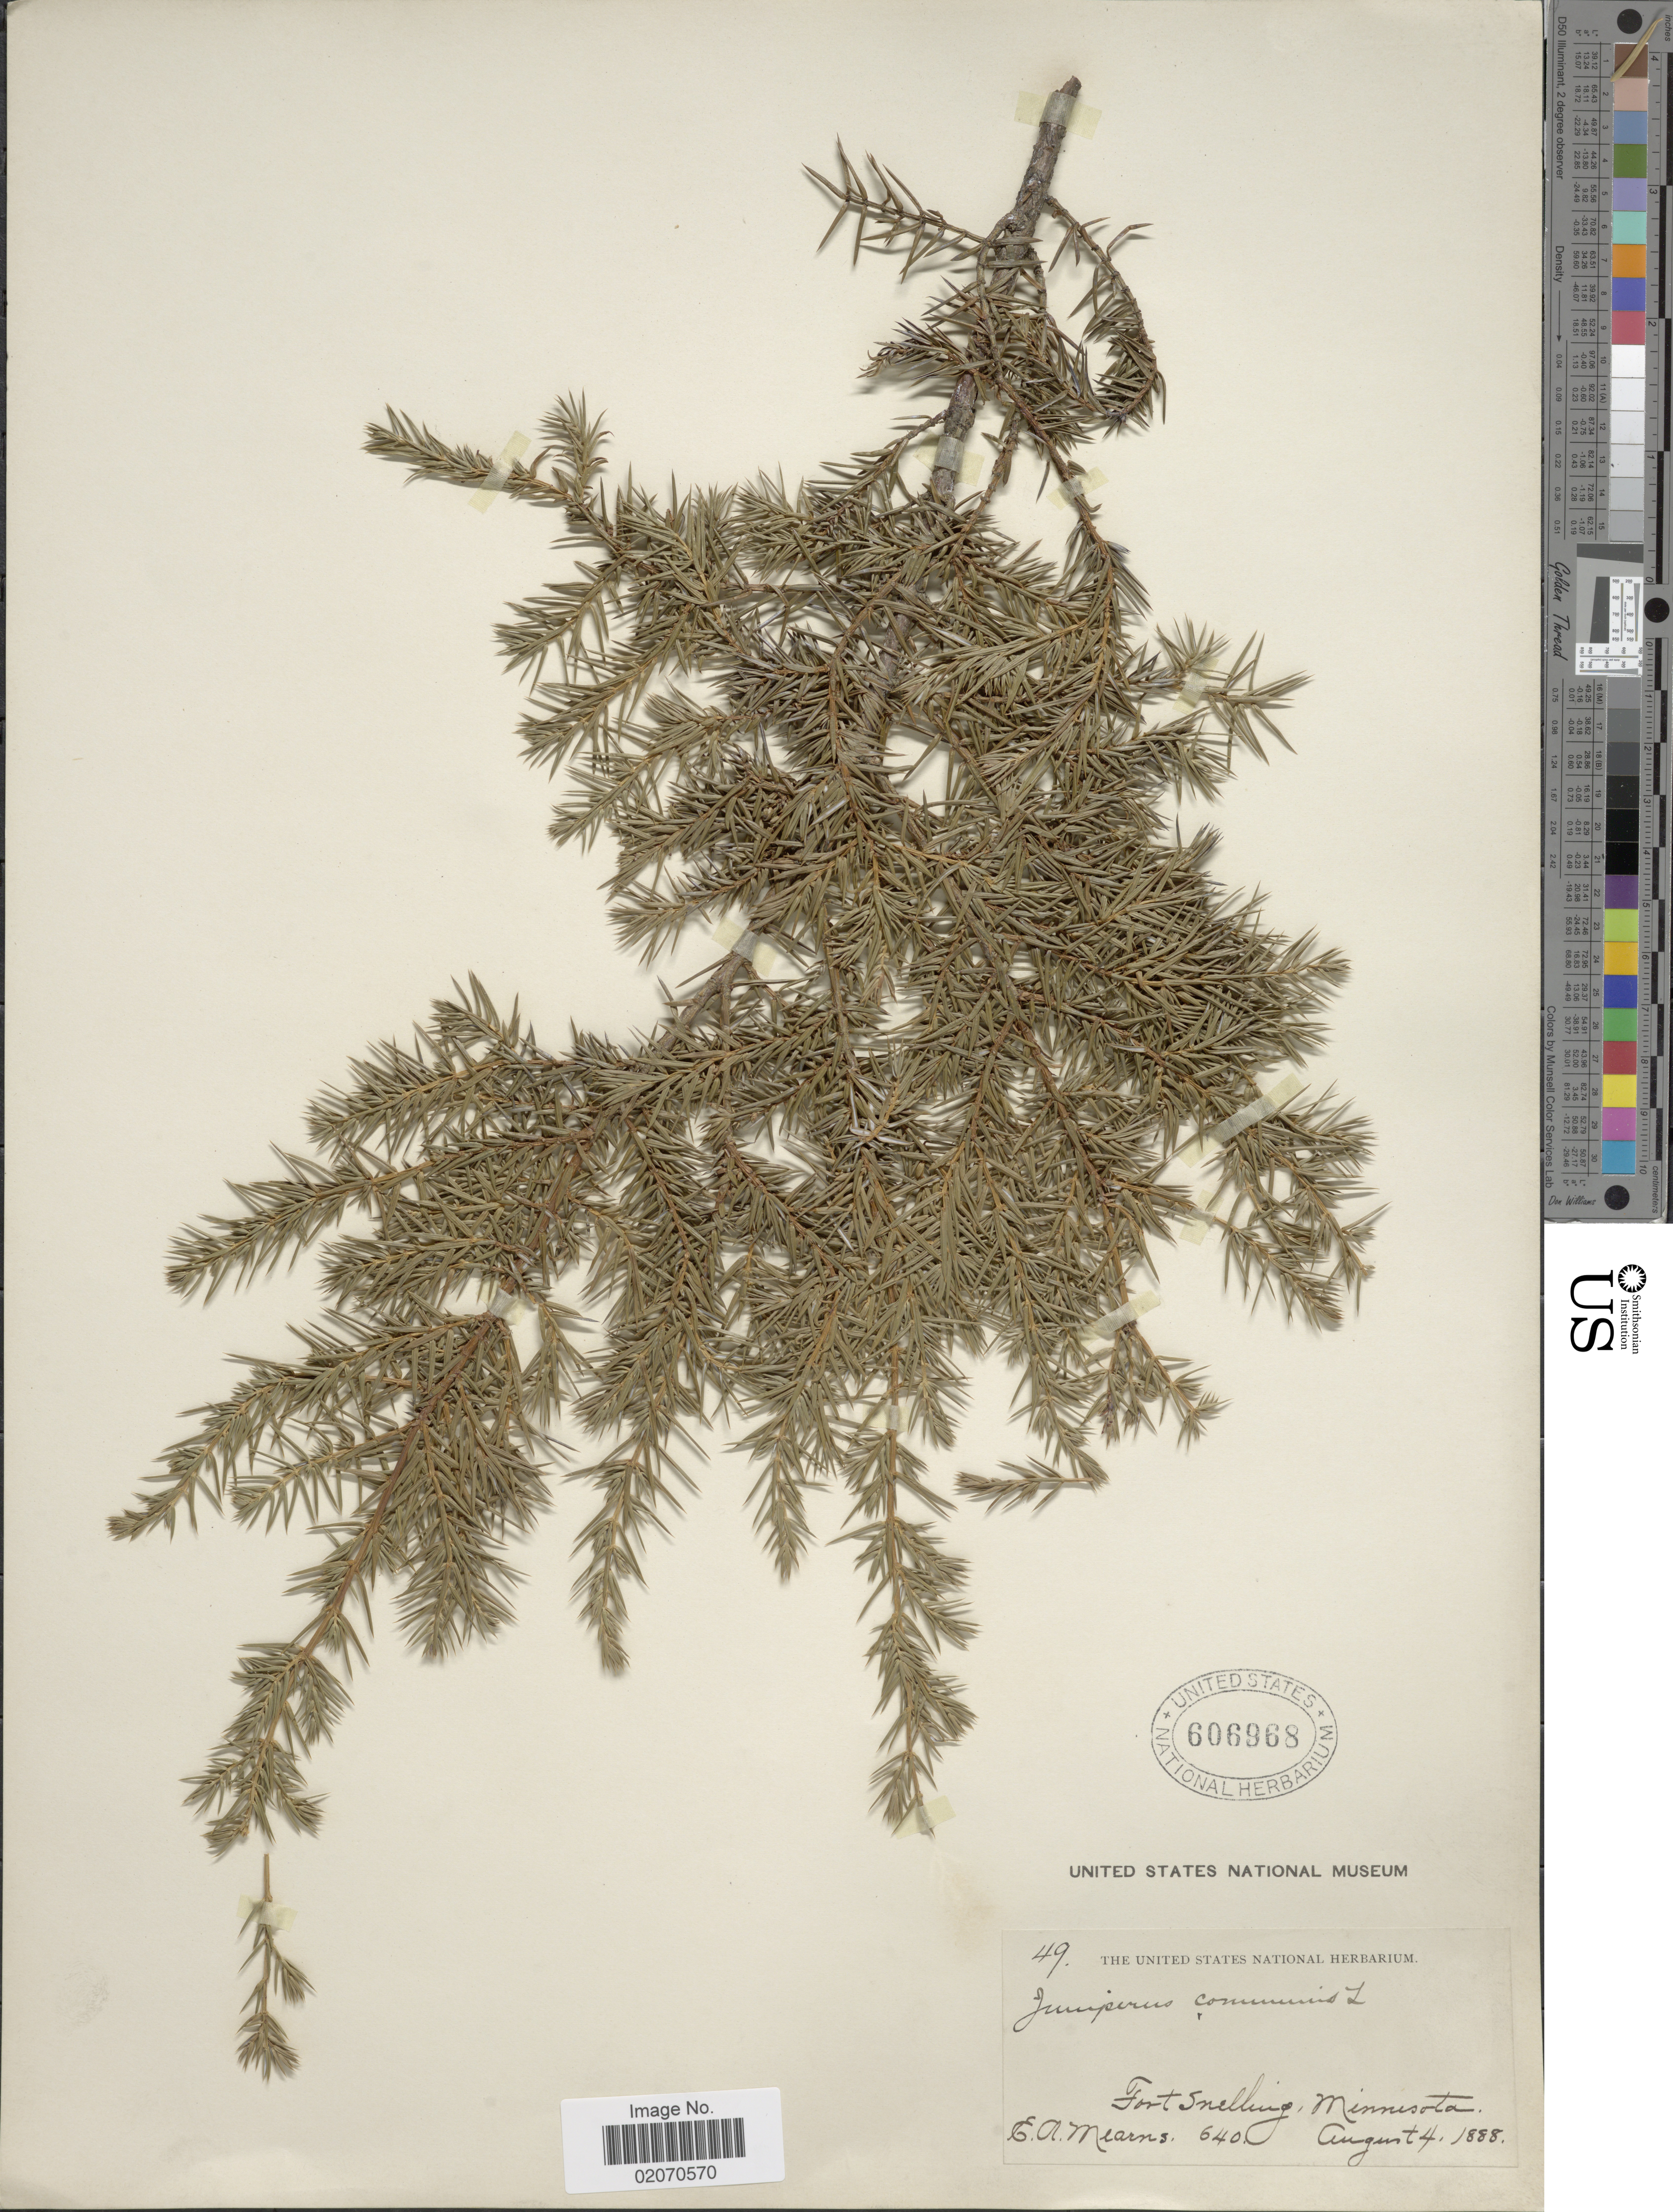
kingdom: Plantae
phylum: Tracheophyta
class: Pinopsida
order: Pinales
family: Cupressaceae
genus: Juniperus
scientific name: Juniperus communis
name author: L.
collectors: E. A. Mearns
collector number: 640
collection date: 1888-08-04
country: United States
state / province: Minnesota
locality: Fort Snelling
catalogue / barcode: US 606968